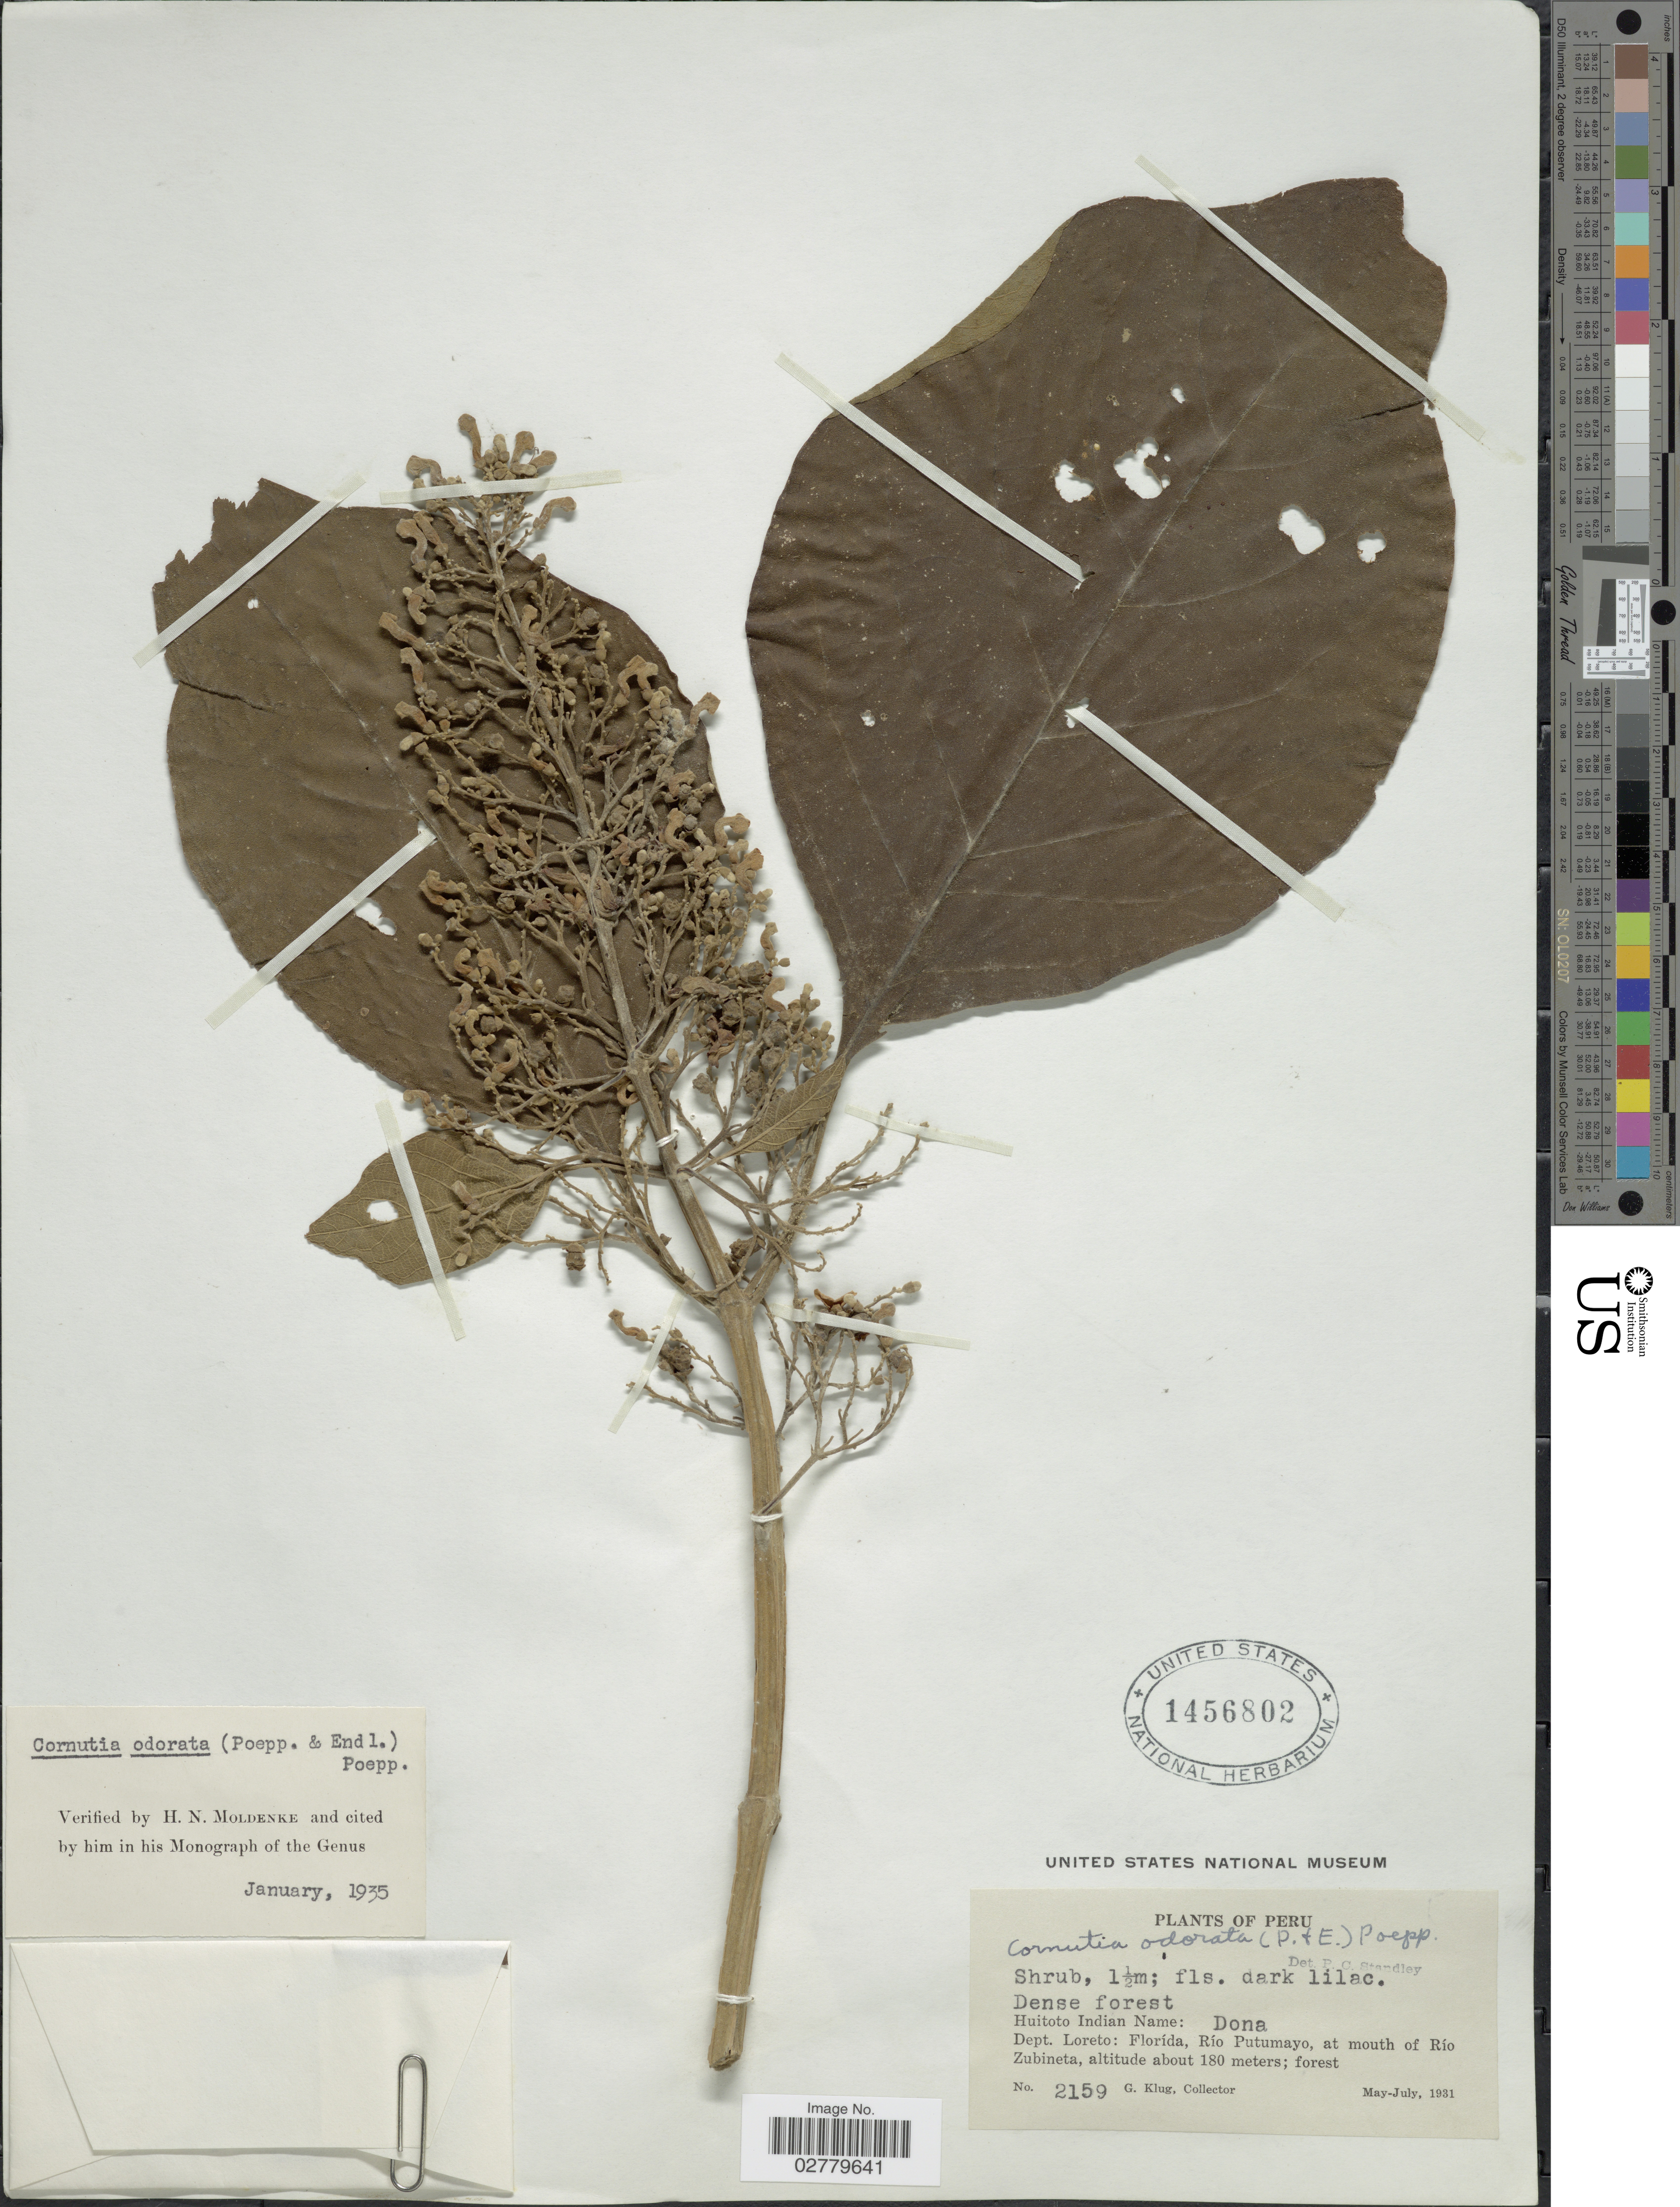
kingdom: Plantae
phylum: Tracheophyta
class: Magnoliopsida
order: Lamiales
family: Lamiaceae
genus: Cornutia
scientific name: Cornutia odorata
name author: (Poepp.) Schauer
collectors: G. Klug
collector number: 2159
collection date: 1931-05/1931-07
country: Peru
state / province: Loreto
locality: Dept. Loreto: Florída, Río Putumayo, at mouth of Río Zubineta.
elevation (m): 180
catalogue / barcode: US 1456802